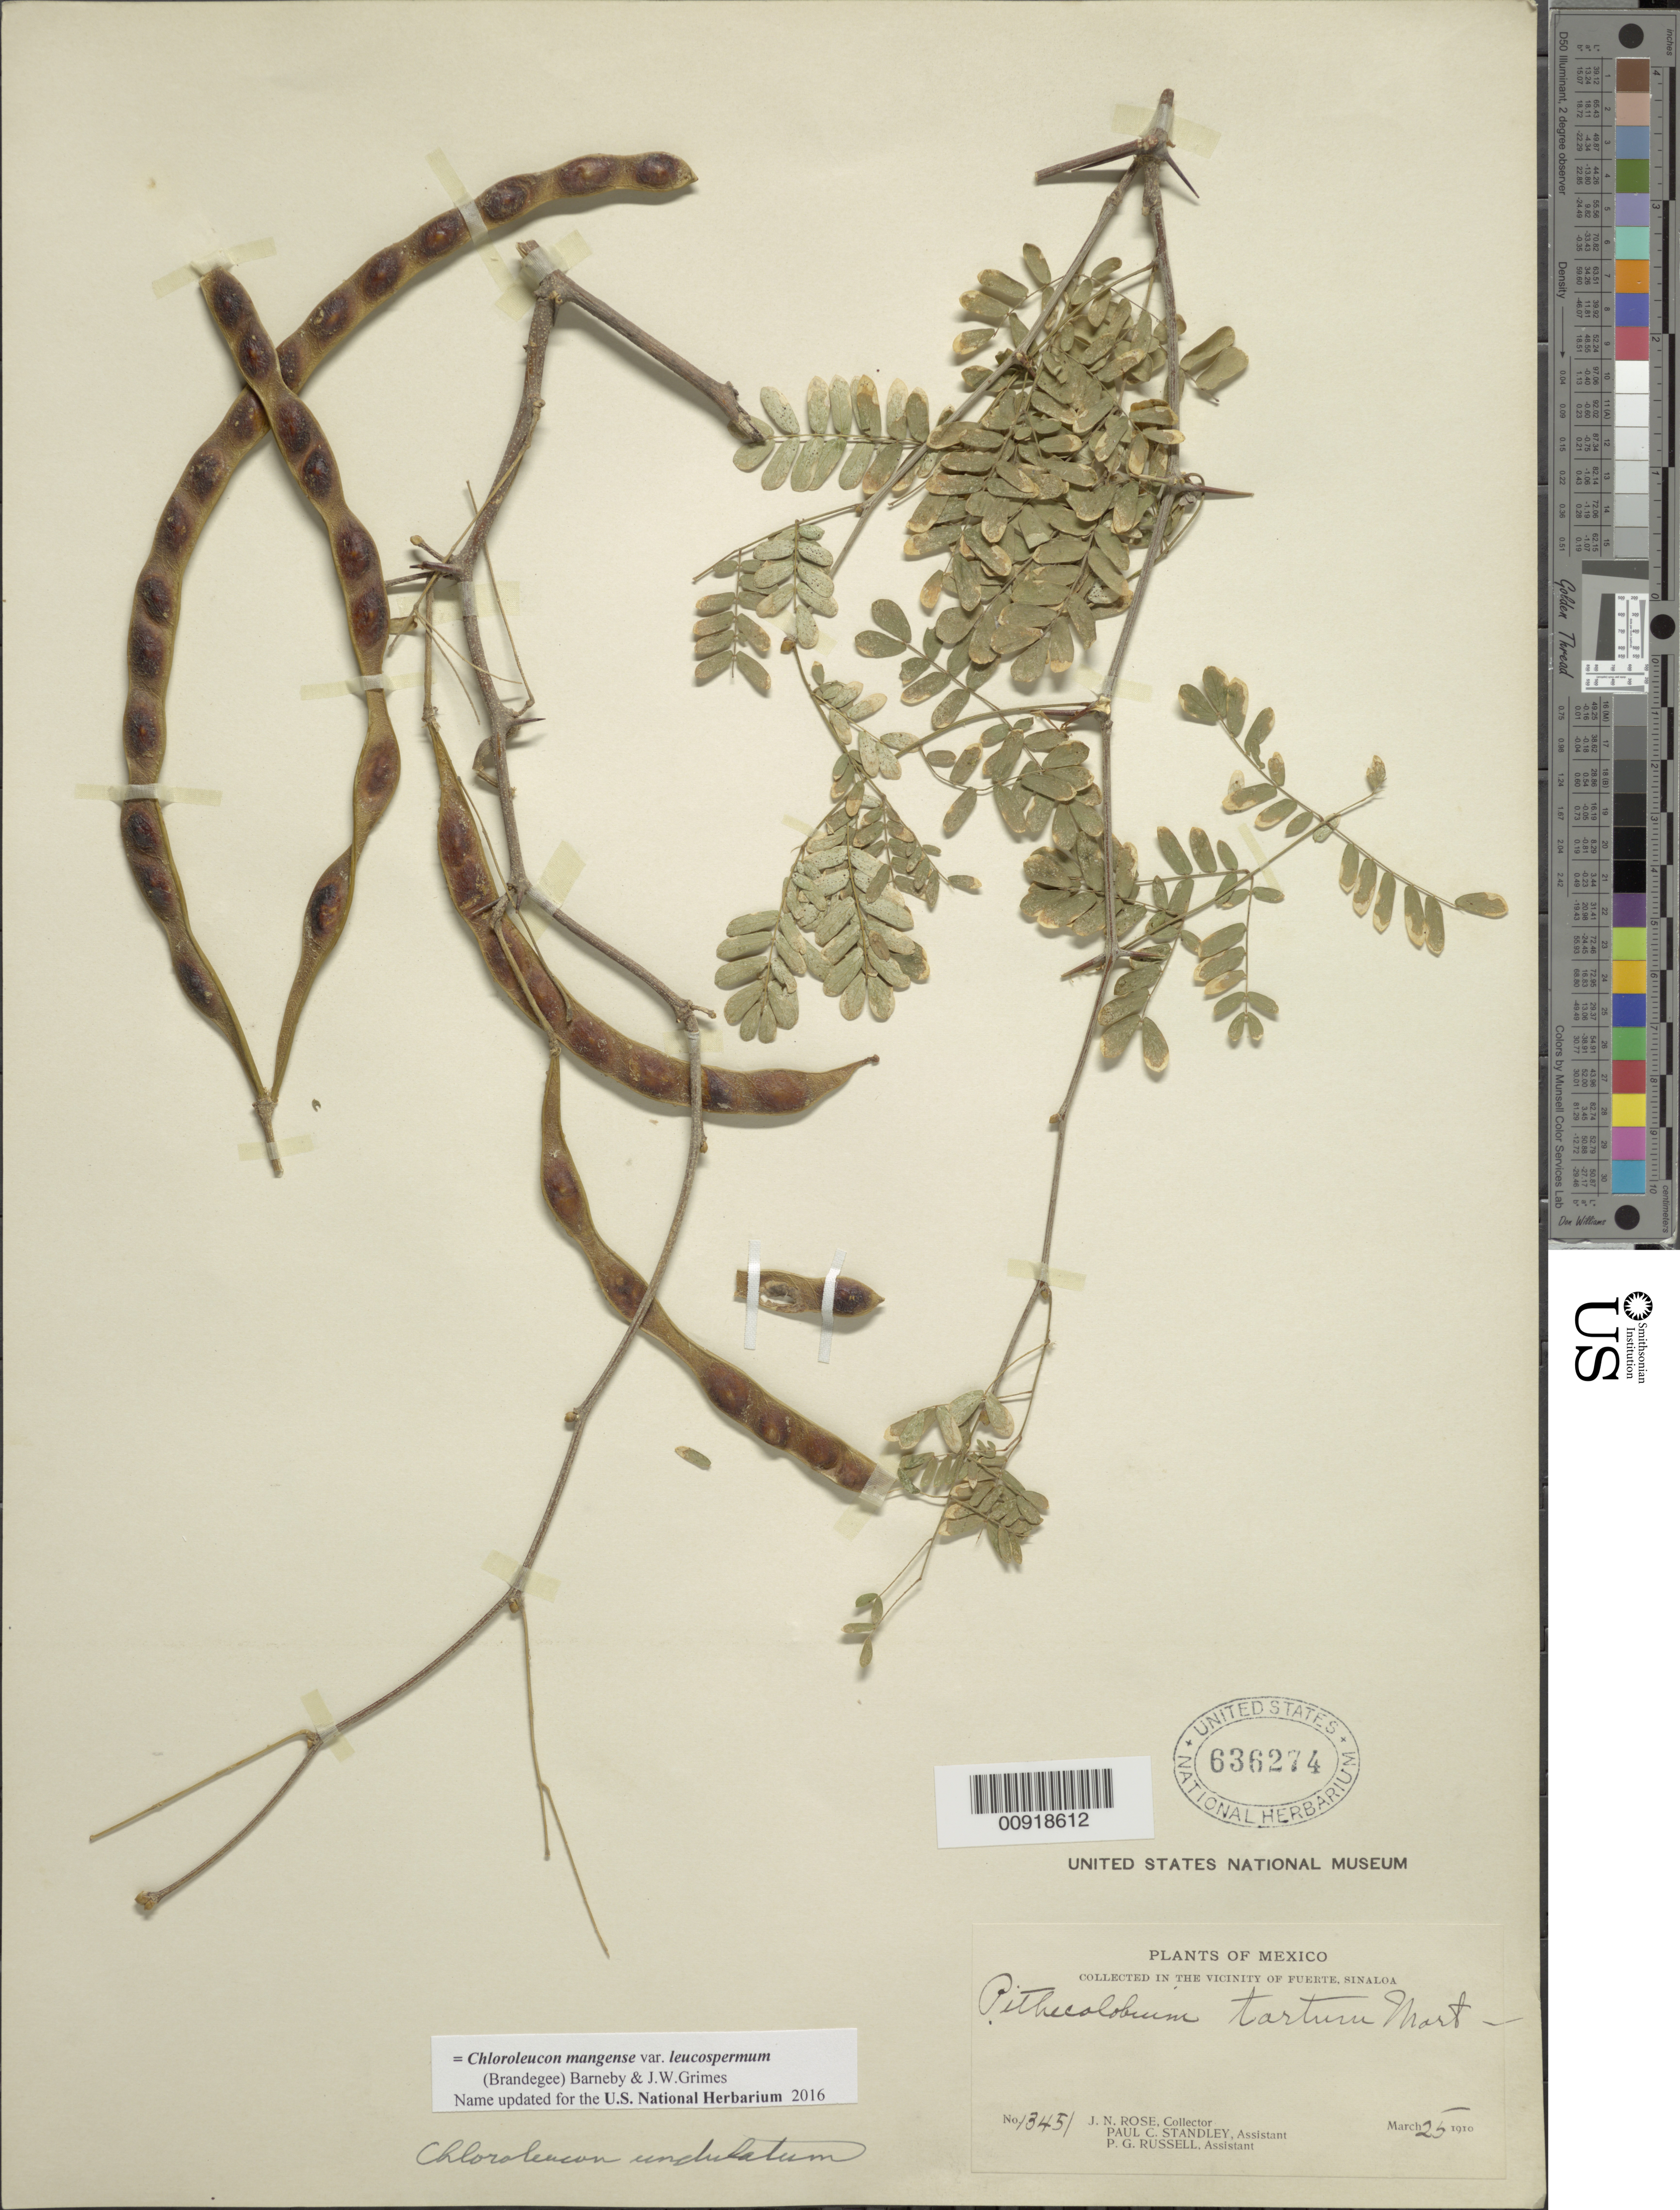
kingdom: Plantae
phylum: Tracheophyta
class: Magnoliopsida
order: Fabales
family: Fabaceae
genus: Chloroleucon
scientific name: Chloroleucon mangense var. leucospermum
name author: (Brandegee) Barneby & J.W. Grimes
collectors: J. N. Rose, P. C. Standley & P. G. Russell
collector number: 13451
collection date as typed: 25 Mar 1910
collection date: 1910-03-25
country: Mexico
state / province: Sinaloa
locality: In the vicinity of Fuerte, Sinaloa.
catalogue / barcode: US 636274